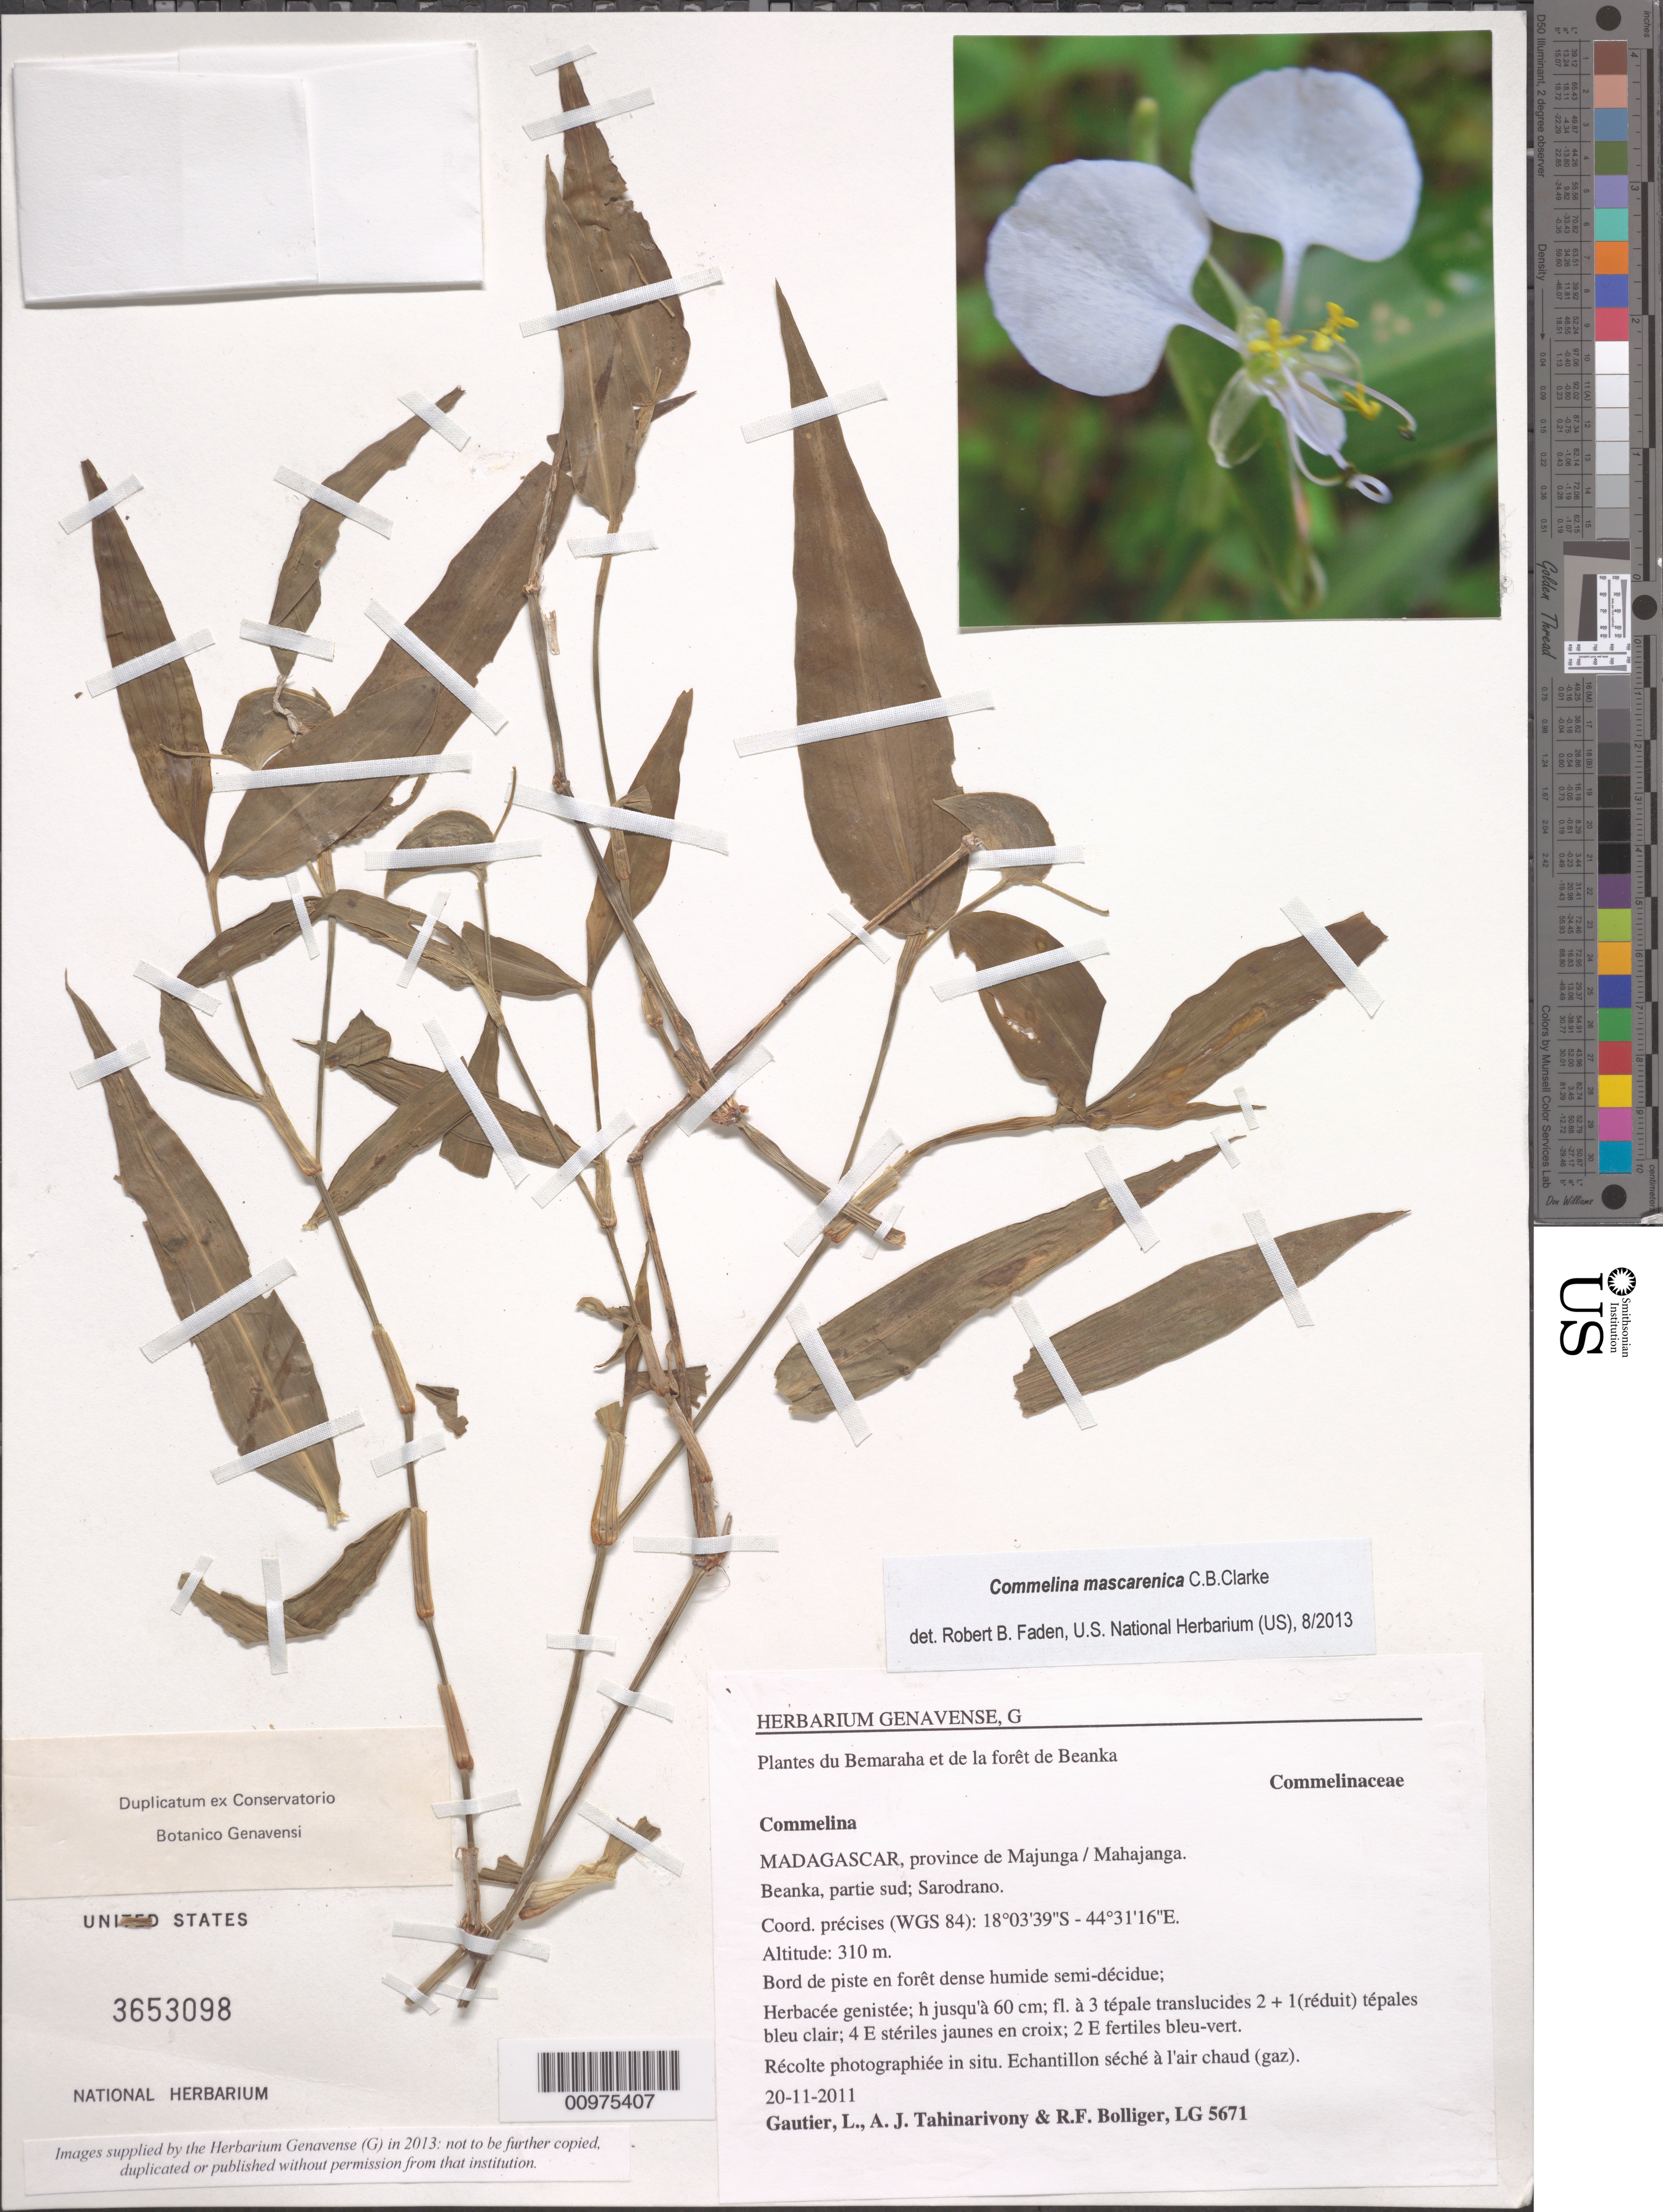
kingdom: Plantae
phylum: Tracheophyta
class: Liliopsida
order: Commelinales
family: Commelinaceae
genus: Commelina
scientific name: Commelina mascarenica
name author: C.B. Clarke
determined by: Faden, Robert B., (US), Smithsonian Institution - National Museum of Natural History (UNITED STATES)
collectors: L. Gautier et al.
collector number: LG 5671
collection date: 2011-11-20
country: Madagascar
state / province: Melaky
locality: Beanka. Sarodrano.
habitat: Bord de piste en forêt dense humide semi-décidue; Plantes du Bemaraha et de la forêt dde Beanka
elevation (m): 310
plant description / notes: Photo on the sheet.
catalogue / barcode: US 3653098